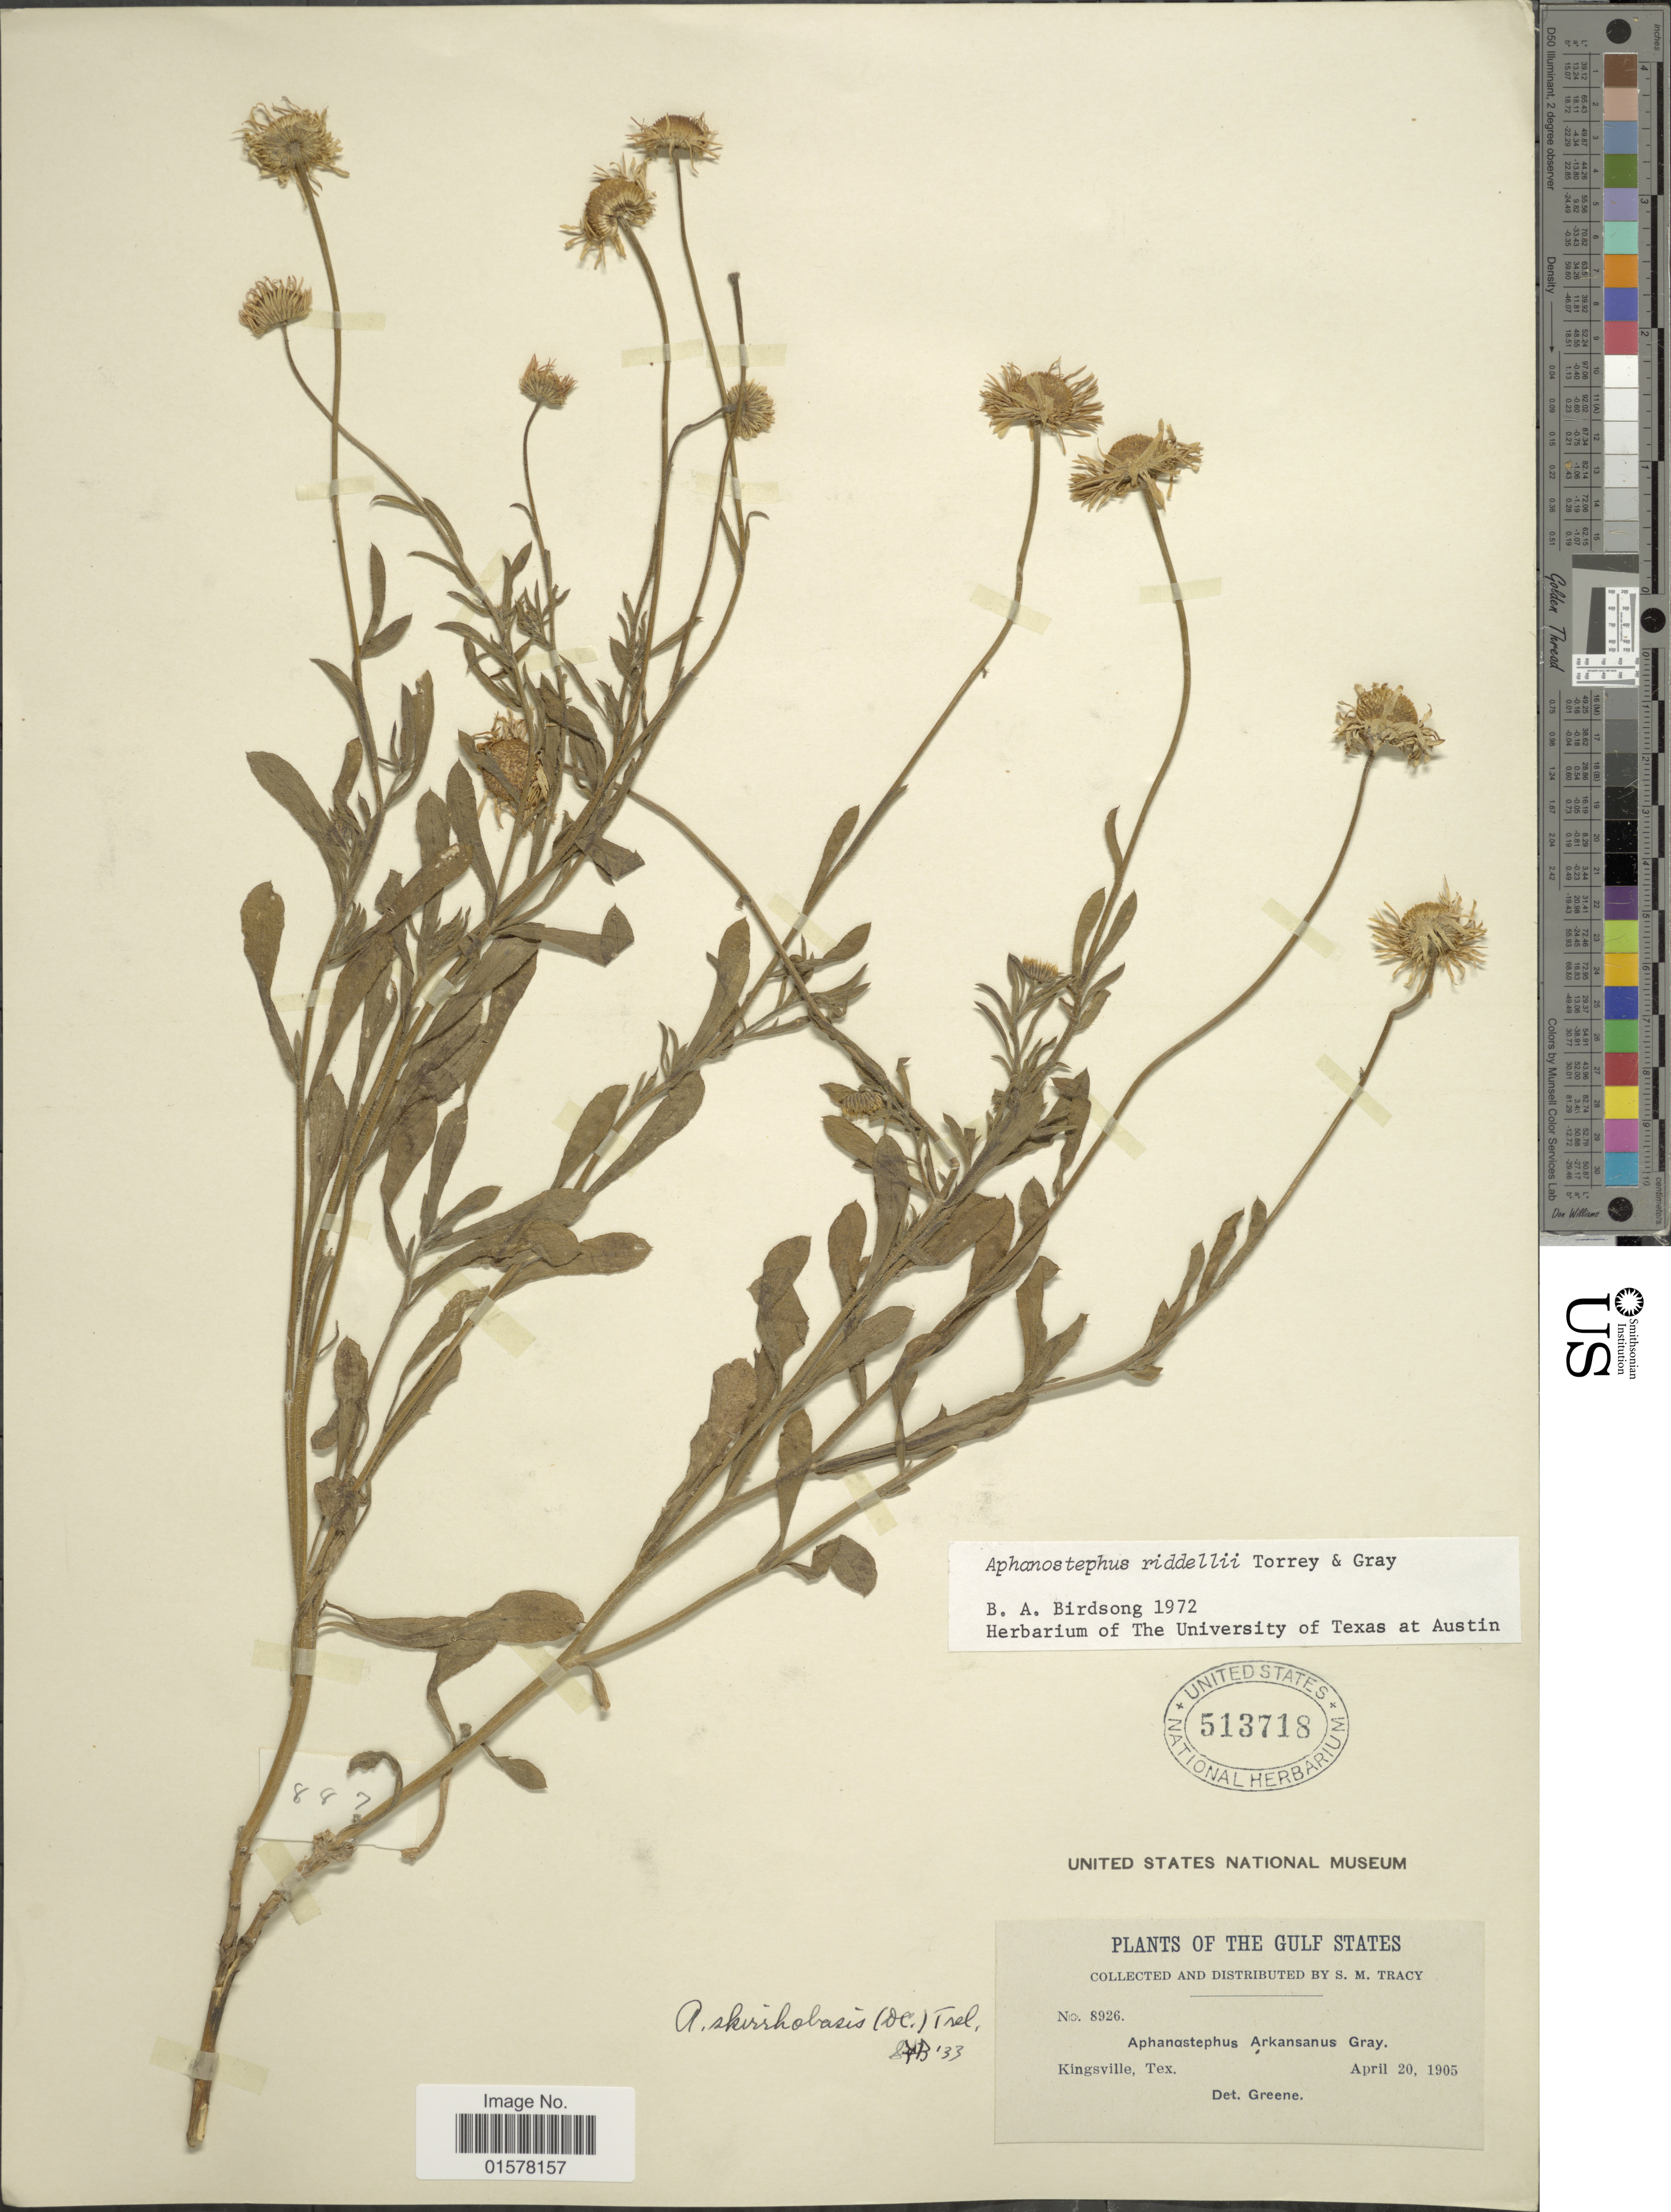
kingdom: Plantae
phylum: Tracheophyta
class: Magnoliopsida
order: Asterales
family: Asteraceae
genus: Aphanostephus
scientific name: Aphanostephus riddellii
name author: Torr. & A. Gray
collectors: S. M. Tracy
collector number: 8926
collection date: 1905-04-20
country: United States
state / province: Texas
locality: Kingsville, Tex.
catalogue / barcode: US 513718